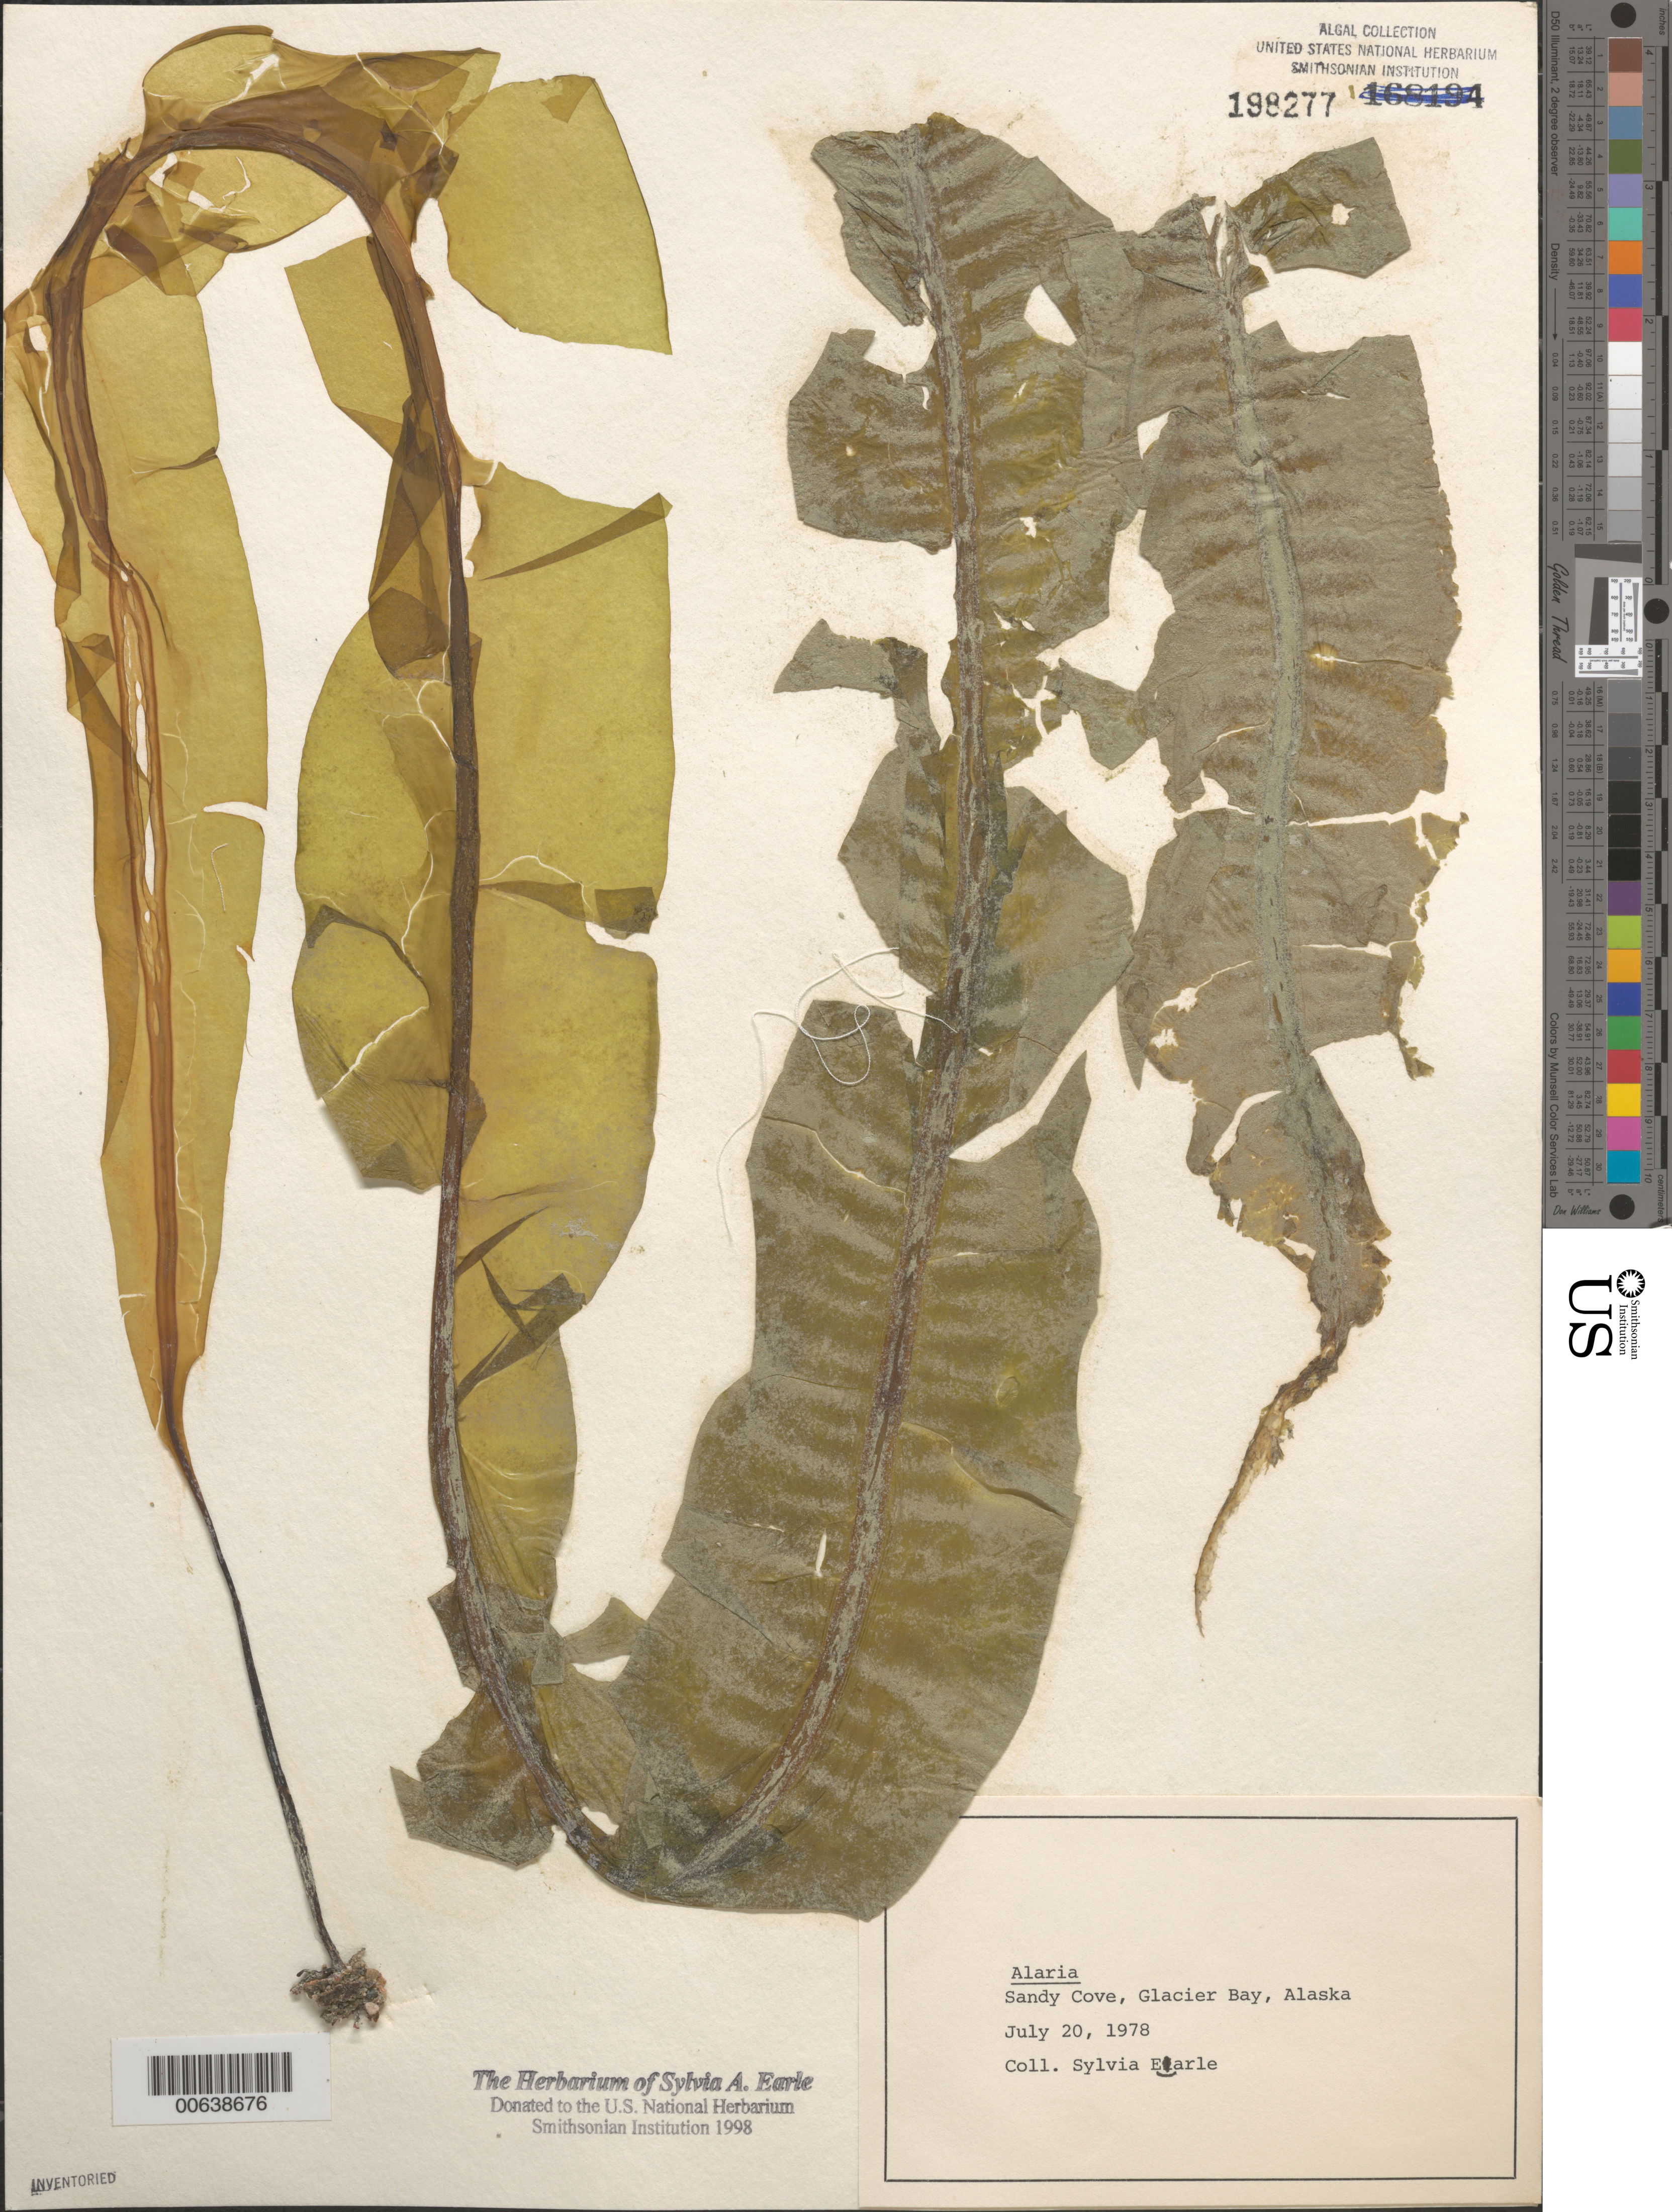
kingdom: Chromista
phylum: Ochrophyta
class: Phaeophyceae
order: Laminariales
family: Alariaceae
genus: Alaria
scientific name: Alaria sp.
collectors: S. A. Earle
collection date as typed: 20 Jul 1978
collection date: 1978-07-20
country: United States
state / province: Alaska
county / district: Skagway-Yakutat-Angoon Division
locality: Sandy Cove, Glacier Bay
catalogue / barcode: US 198277